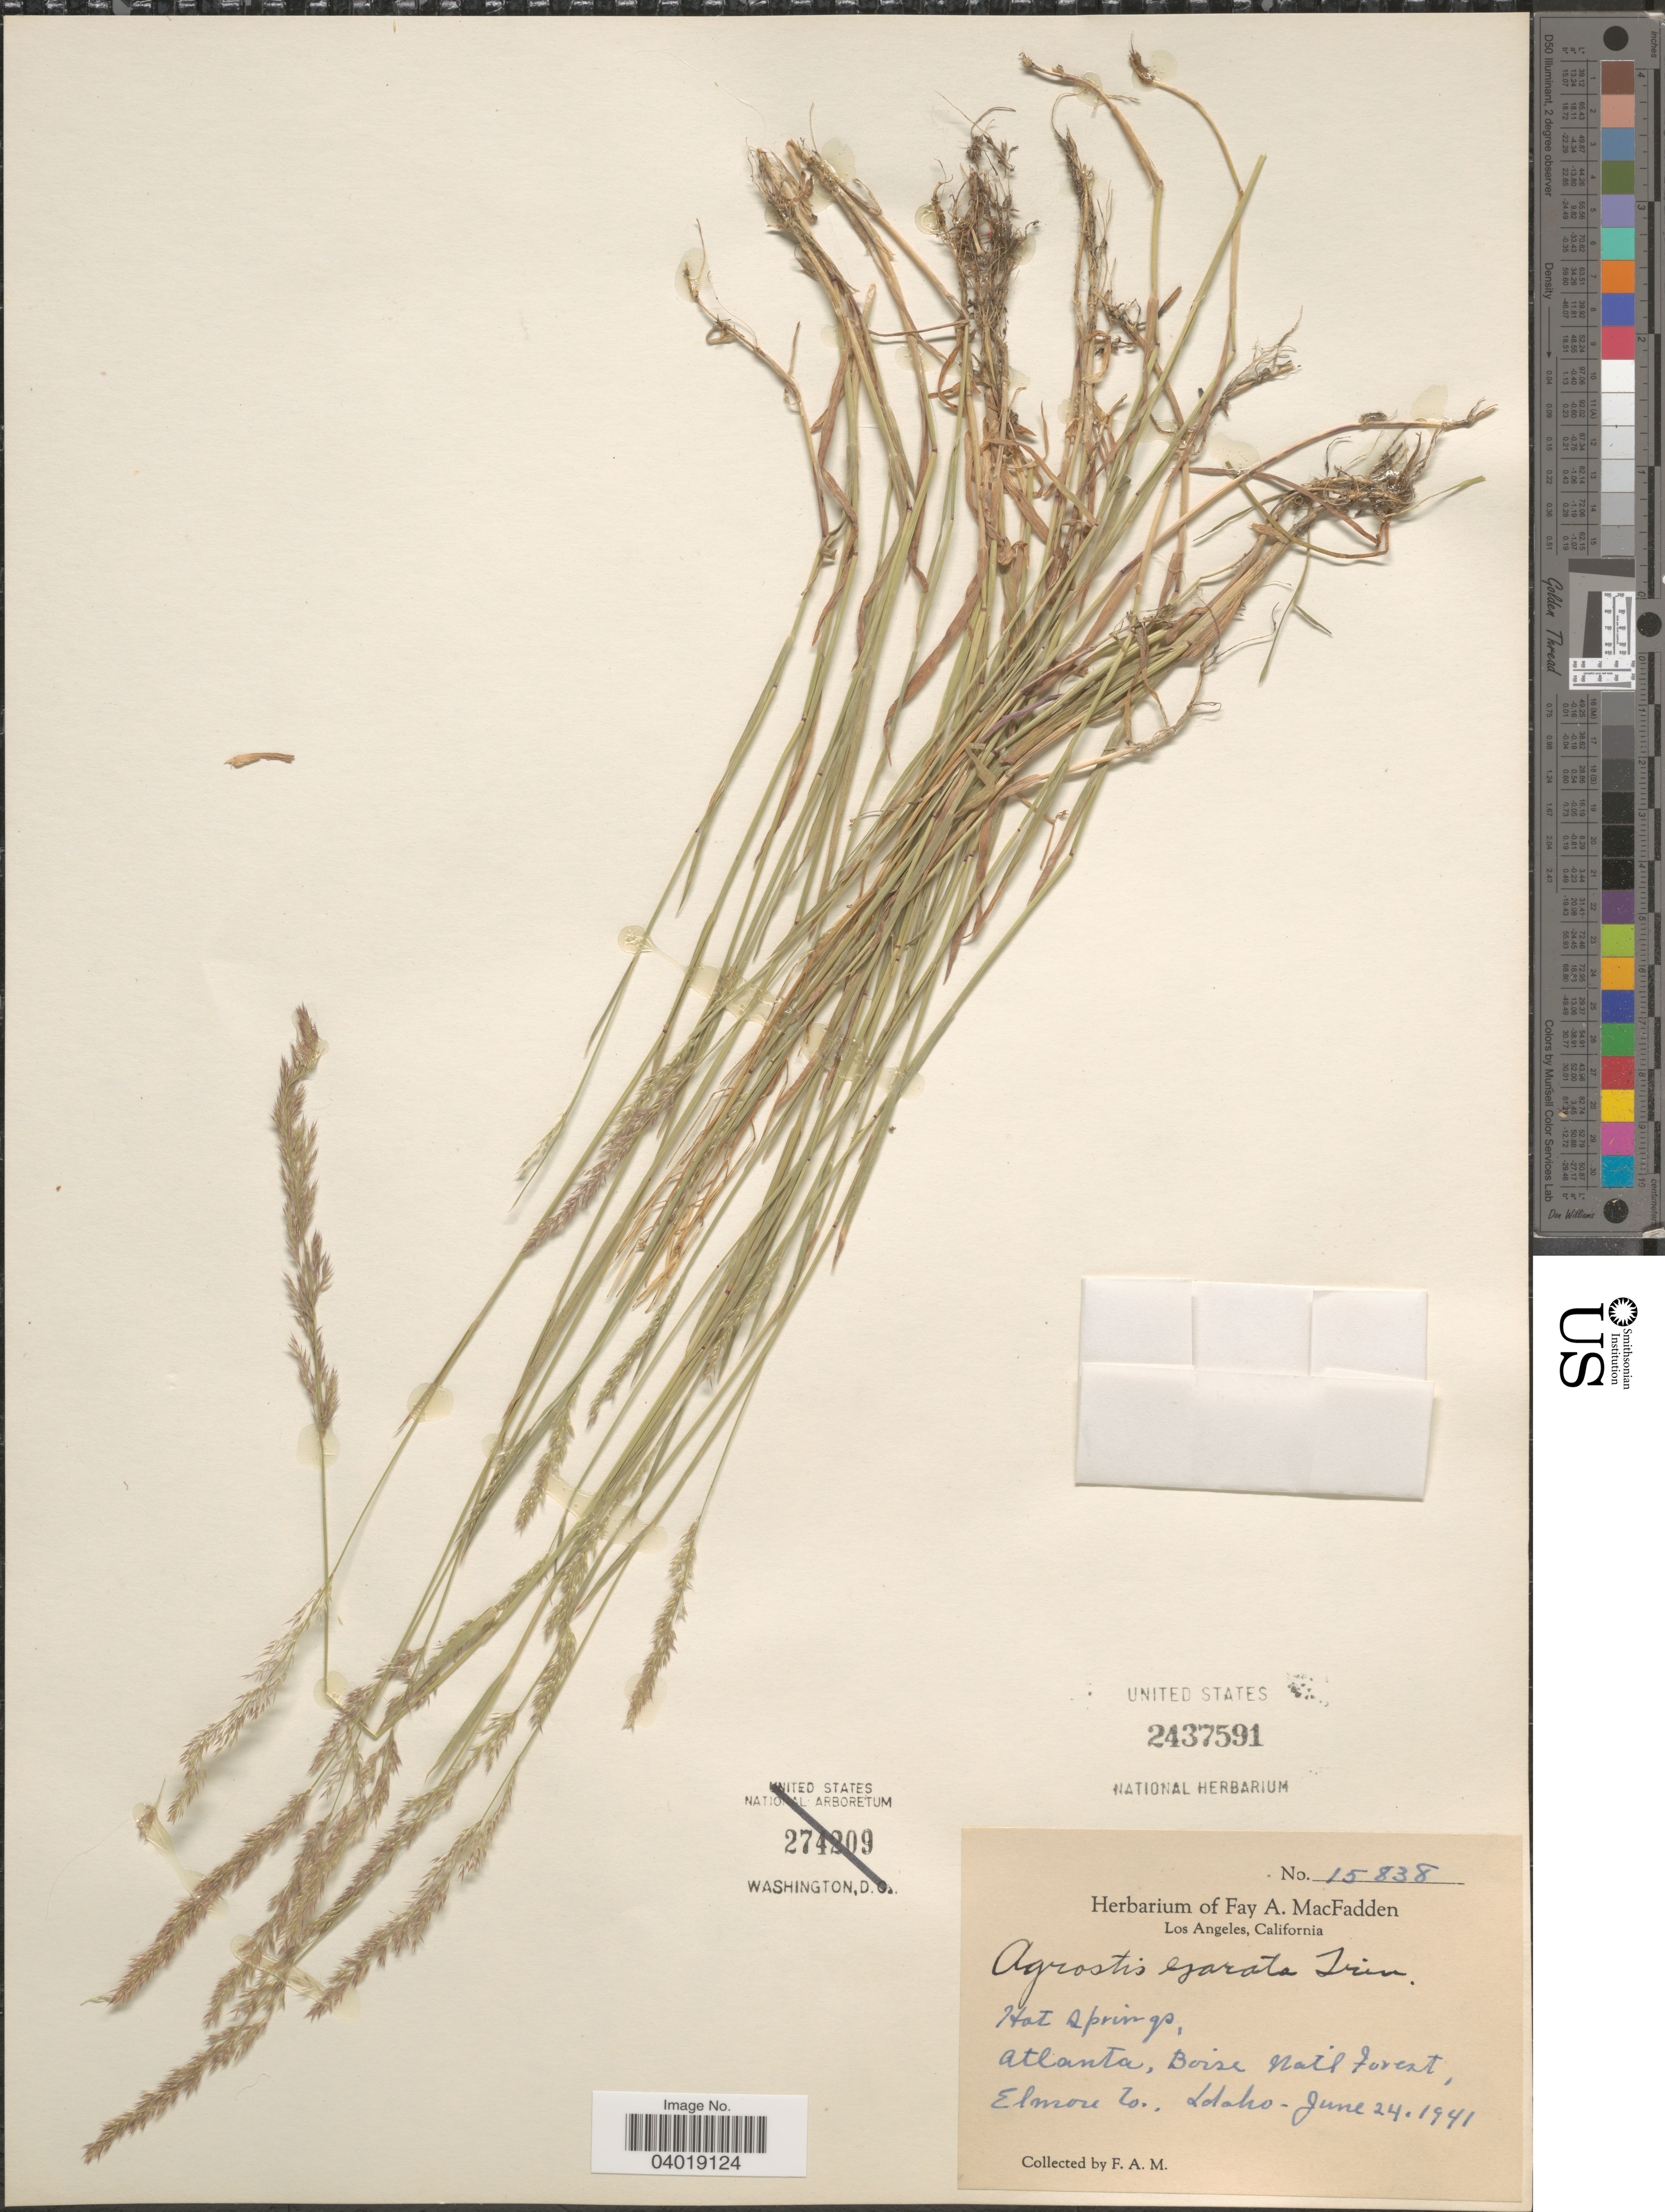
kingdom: Plantae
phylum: Tracheophyta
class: Liliopsida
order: Poales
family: Poaceae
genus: Agrostis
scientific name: Agrostis exarata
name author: Trin.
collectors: F. MacFadden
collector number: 15838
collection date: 1941-06-24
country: United States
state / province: Idaho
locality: Hot Springs, Atlanta, Boise Nat'l Forest, Elmore Co.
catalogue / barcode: US 2437591